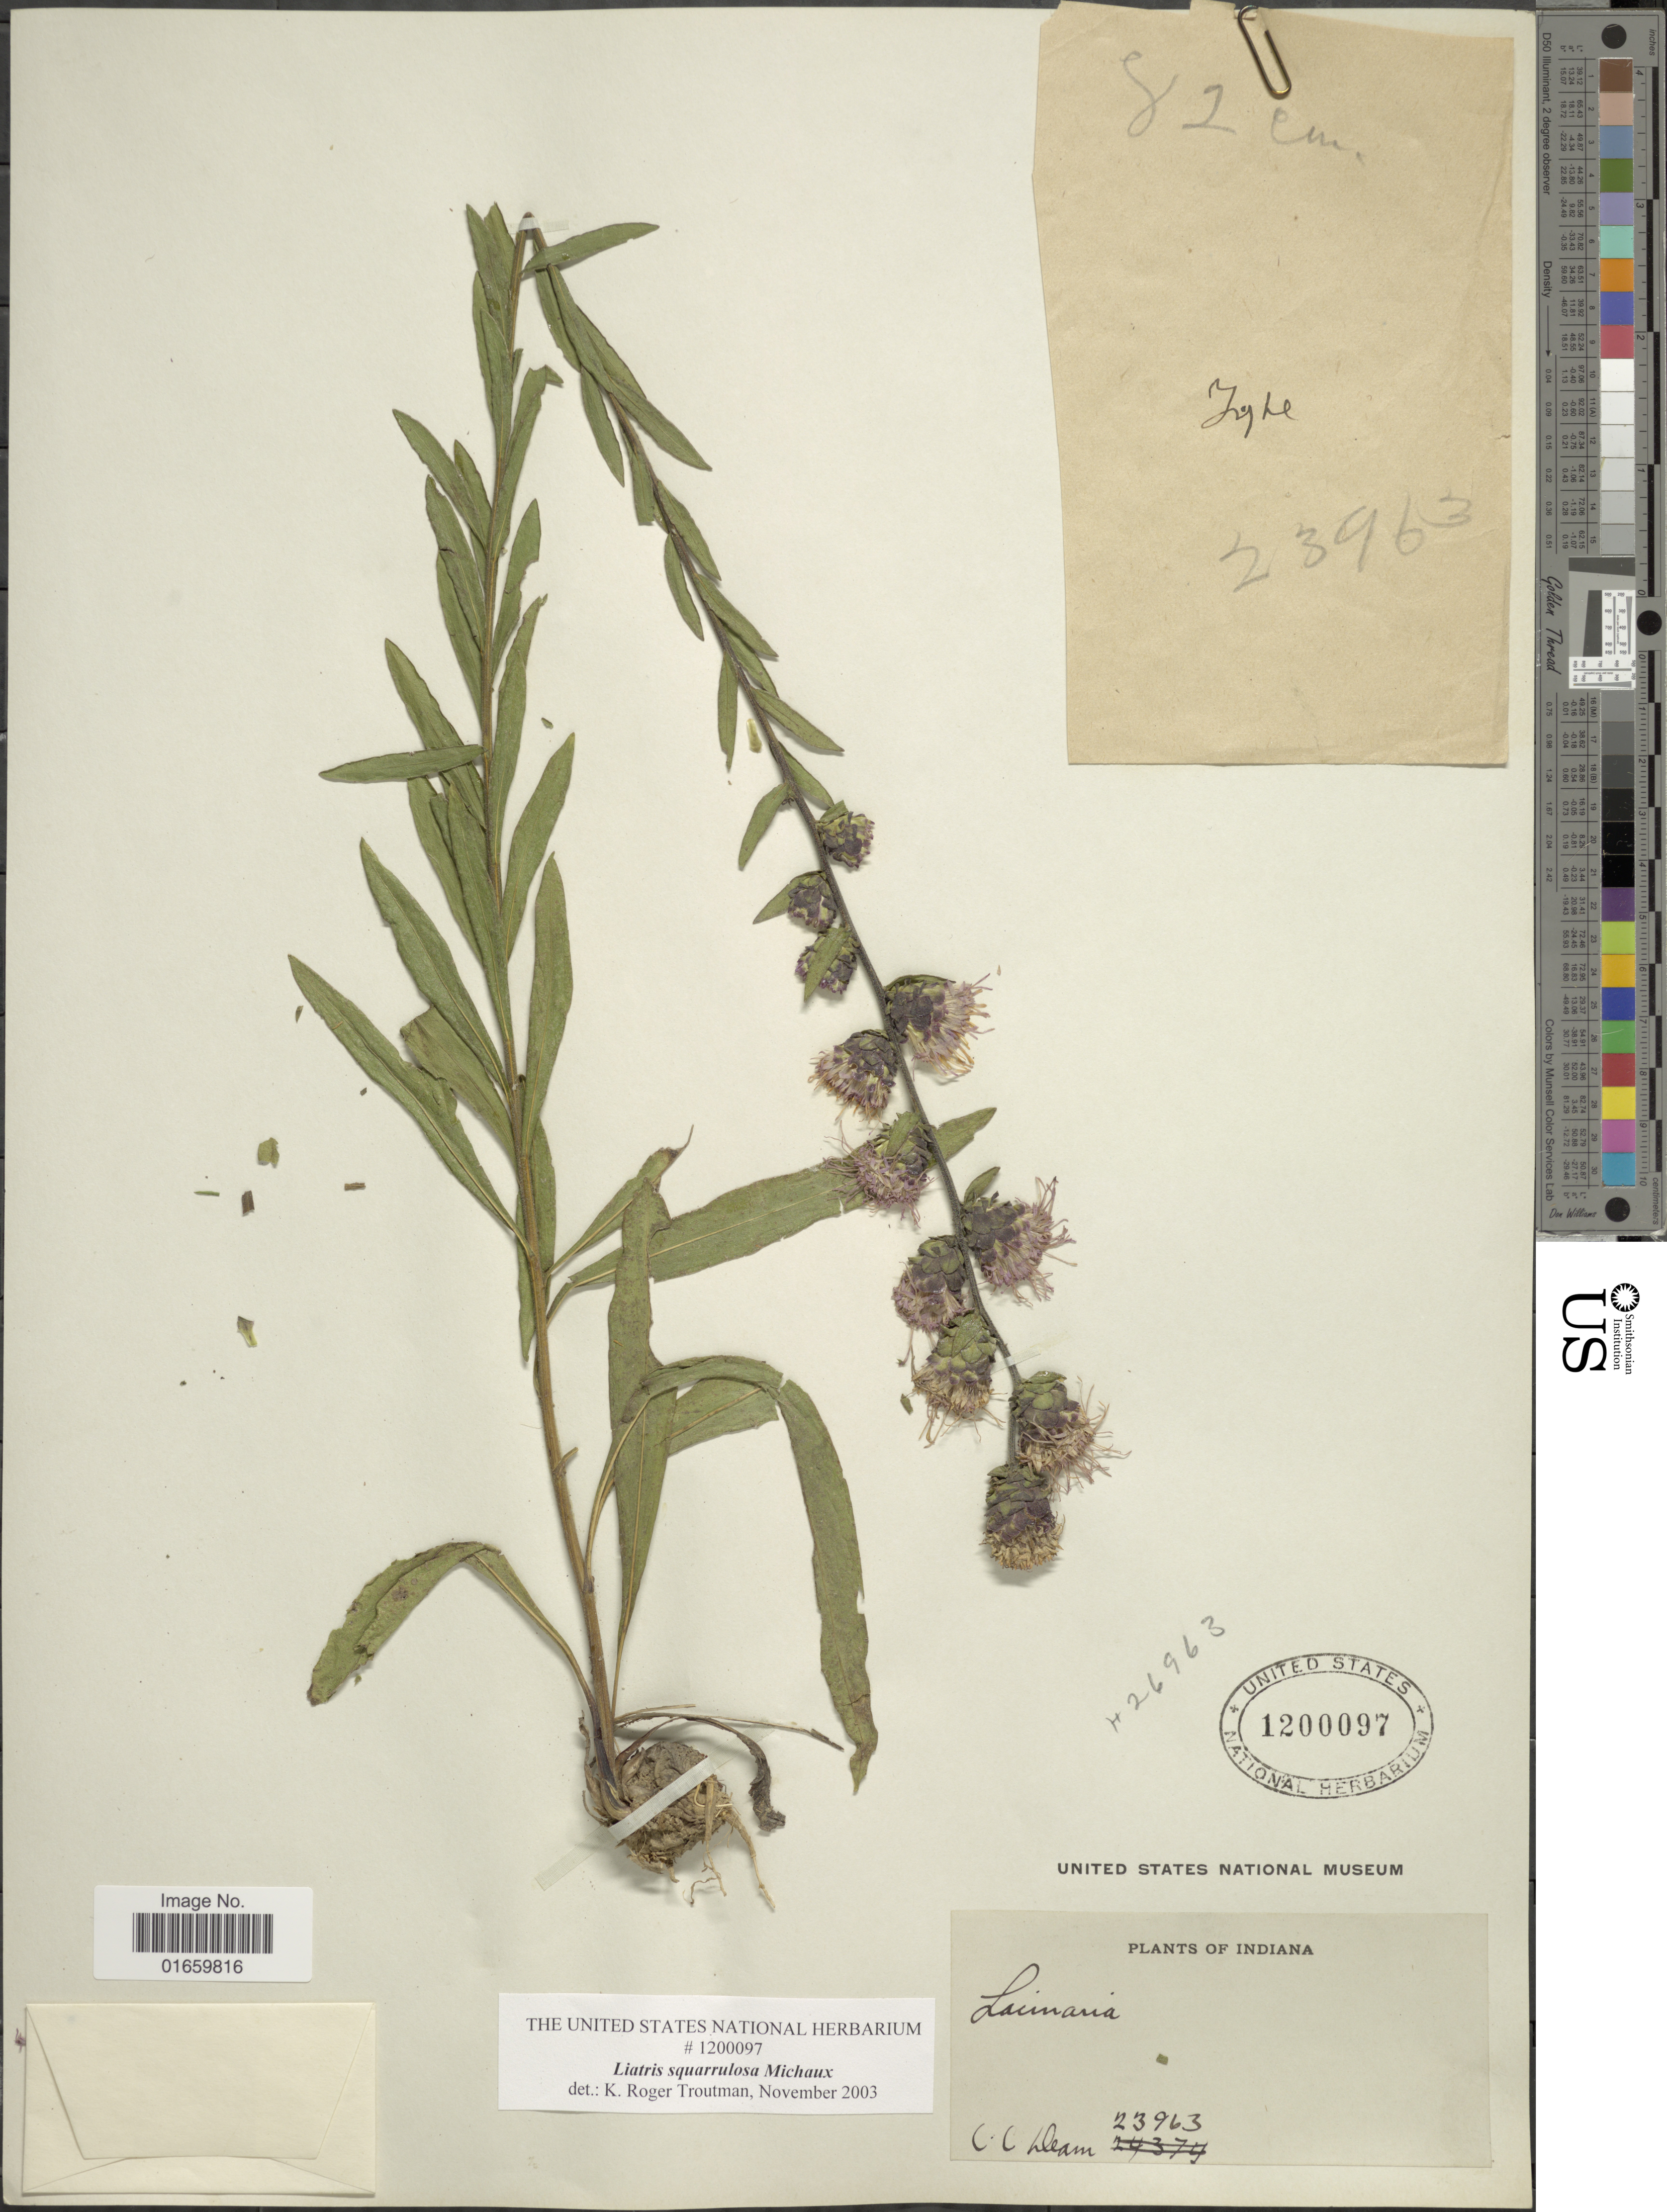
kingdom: Plantae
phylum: Tracheophyta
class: Magnoliopsida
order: Asterales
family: Asteraceae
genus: Liatris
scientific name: Liatris squarrulosa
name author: Michx.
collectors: C. C. Deam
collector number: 23963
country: United States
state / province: Indiana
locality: Indiana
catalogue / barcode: US 1200097